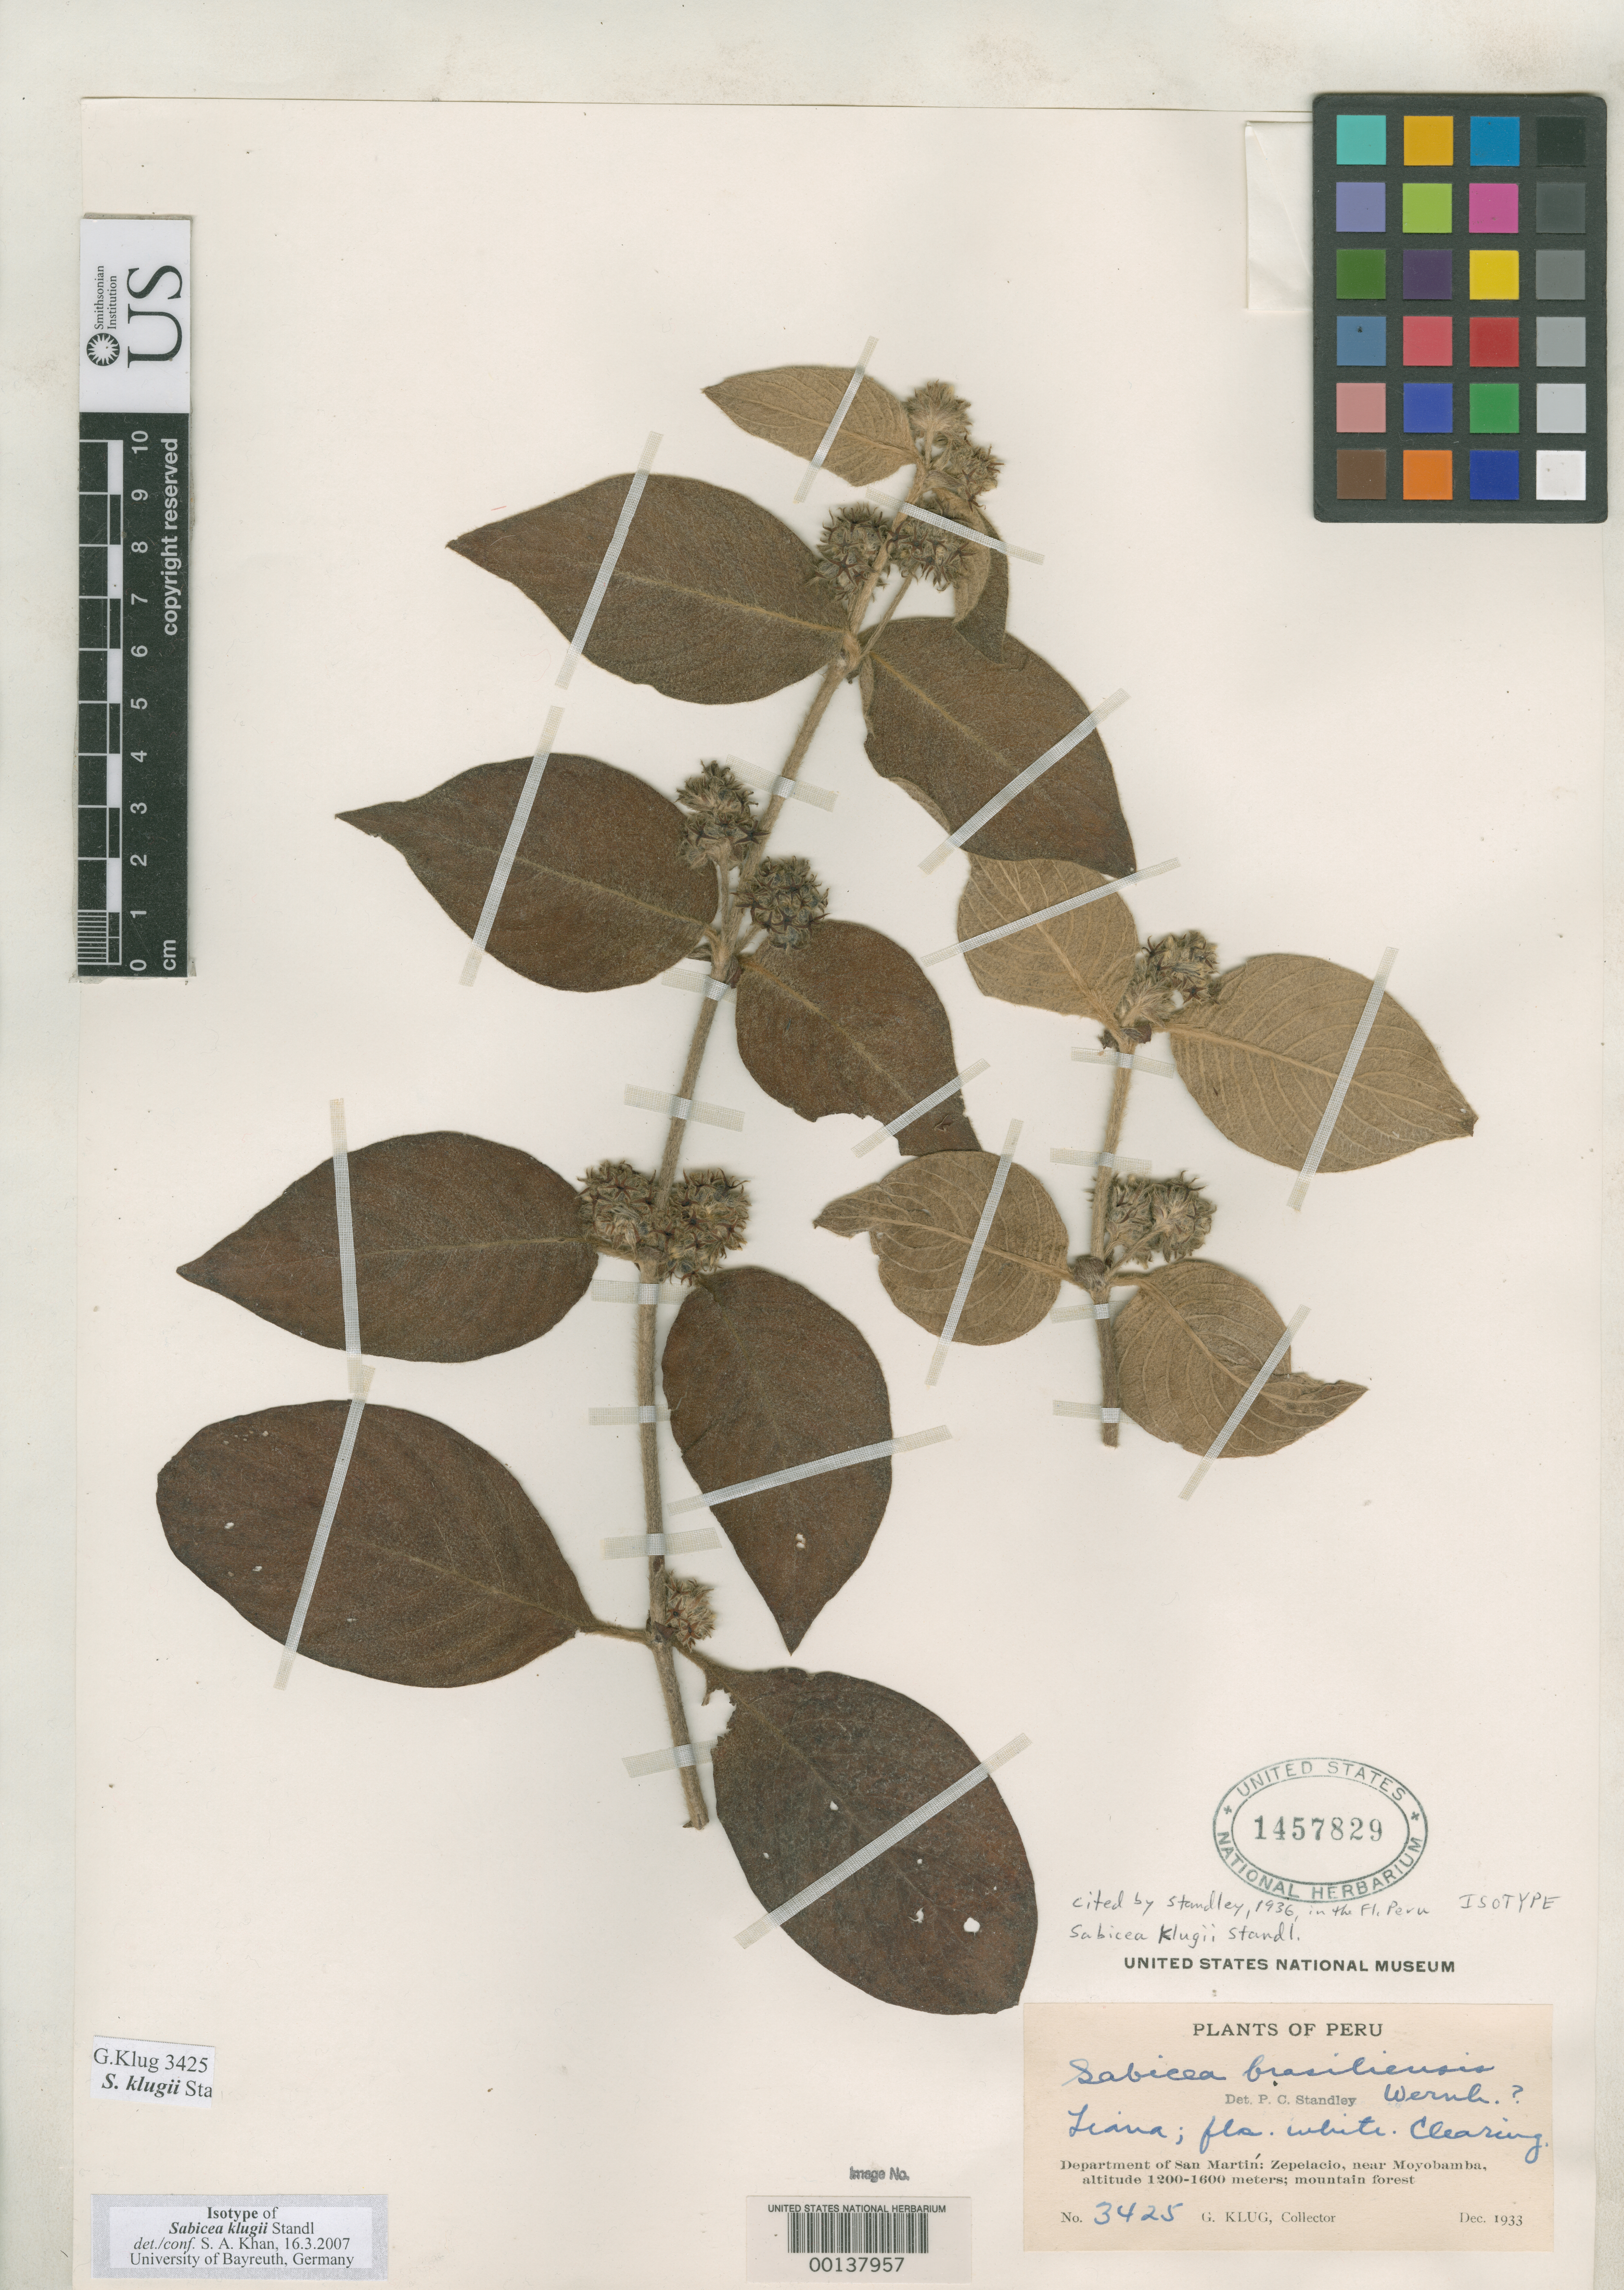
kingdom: Plantae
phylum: Tracheophyta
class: Magnoliopsida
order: Gentianales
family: Rubiaceae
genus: Sabicea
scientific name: Sabicea klugii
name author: Standl.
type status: Isotype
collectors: G. Klug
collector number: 3425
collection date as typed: Dec 1933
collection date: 1933-12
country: Peru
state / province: San Martín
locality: Zepelacio, near Moyobamba.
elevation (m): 1200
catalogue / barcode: US 1457829